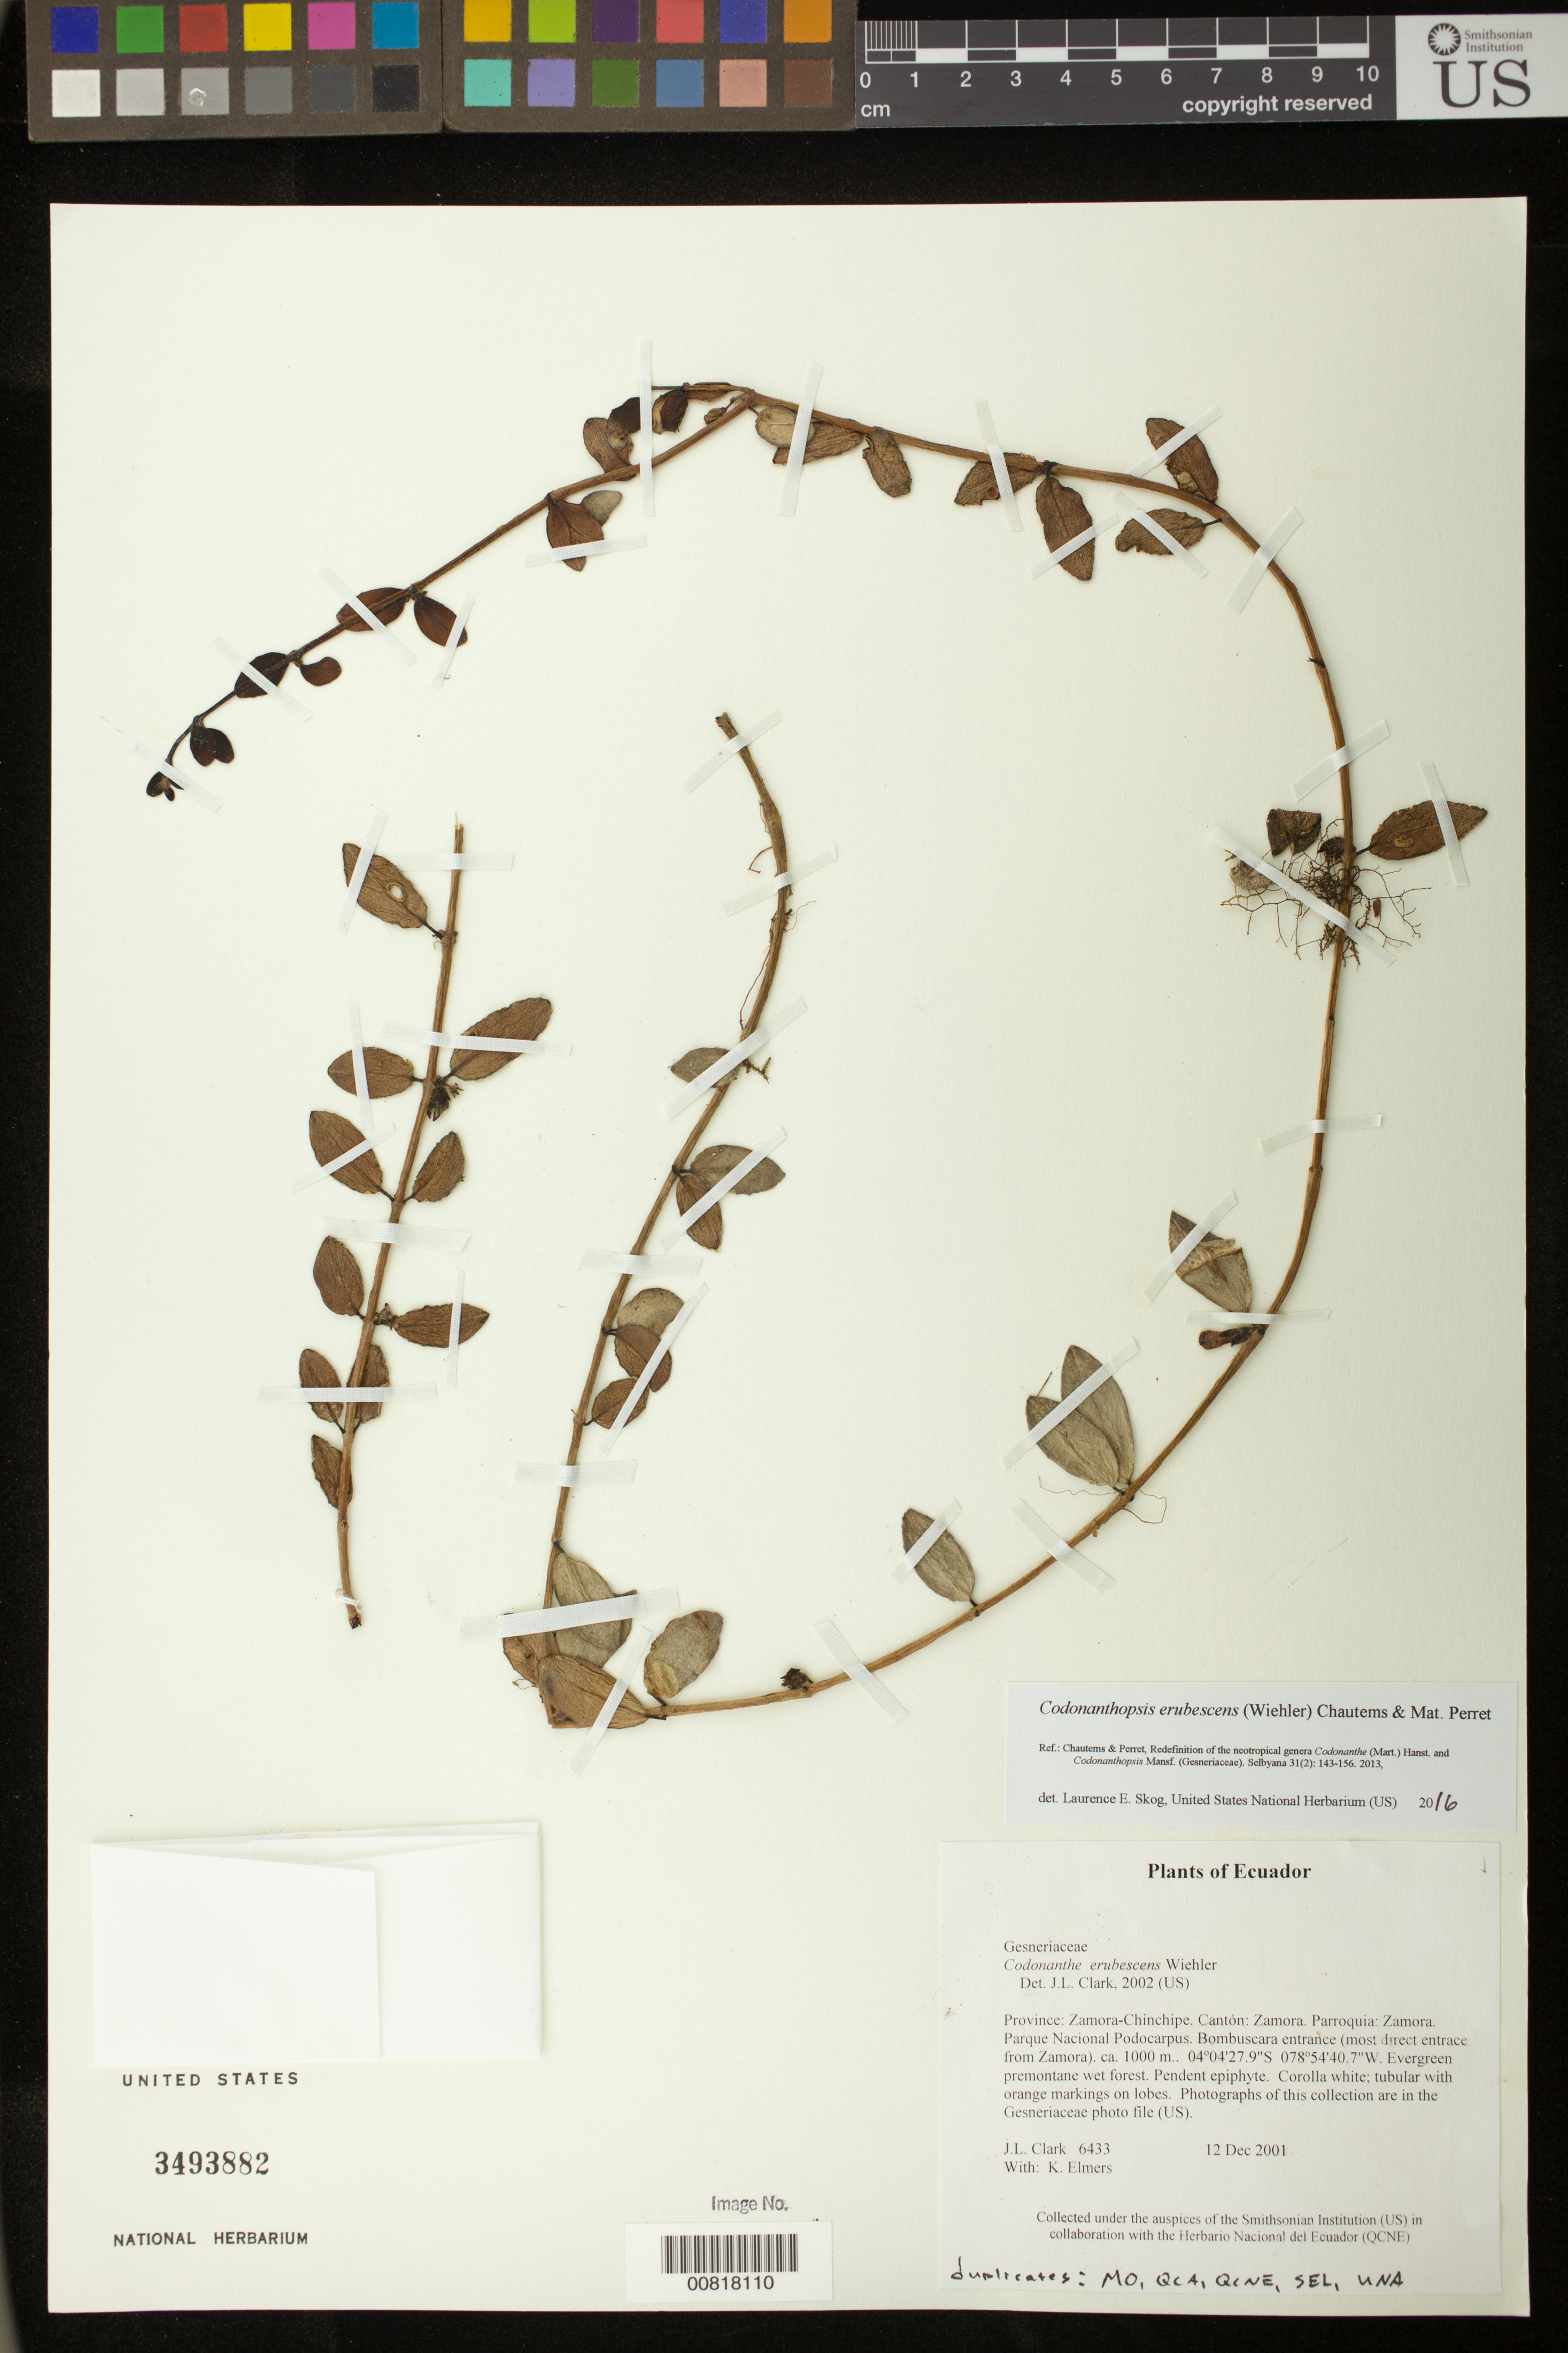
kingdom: Plantae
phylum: Tracheophyta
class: Magnoliopsida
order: Lamiales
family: Gesneriaceae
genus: Codonanthopsis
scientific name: Codonanthopsis erubescens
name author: (Wiehler) Chautems & Mat.Perret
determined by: Skog, Laurence E.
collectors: J. L. Clark & K. Elmers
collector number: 6433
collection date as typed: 12 Dec 2001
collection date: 2001-12-12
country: Ecuador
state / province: Zamora-Chinchipe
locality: Zamora. Parroquia: Zamora. Parque Nacional Podocarpus. Bombuscara entrance (most direct entrace from Zamora).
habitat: Evergreen premontane wet forest.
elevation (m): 1000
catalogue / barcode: US 3493882